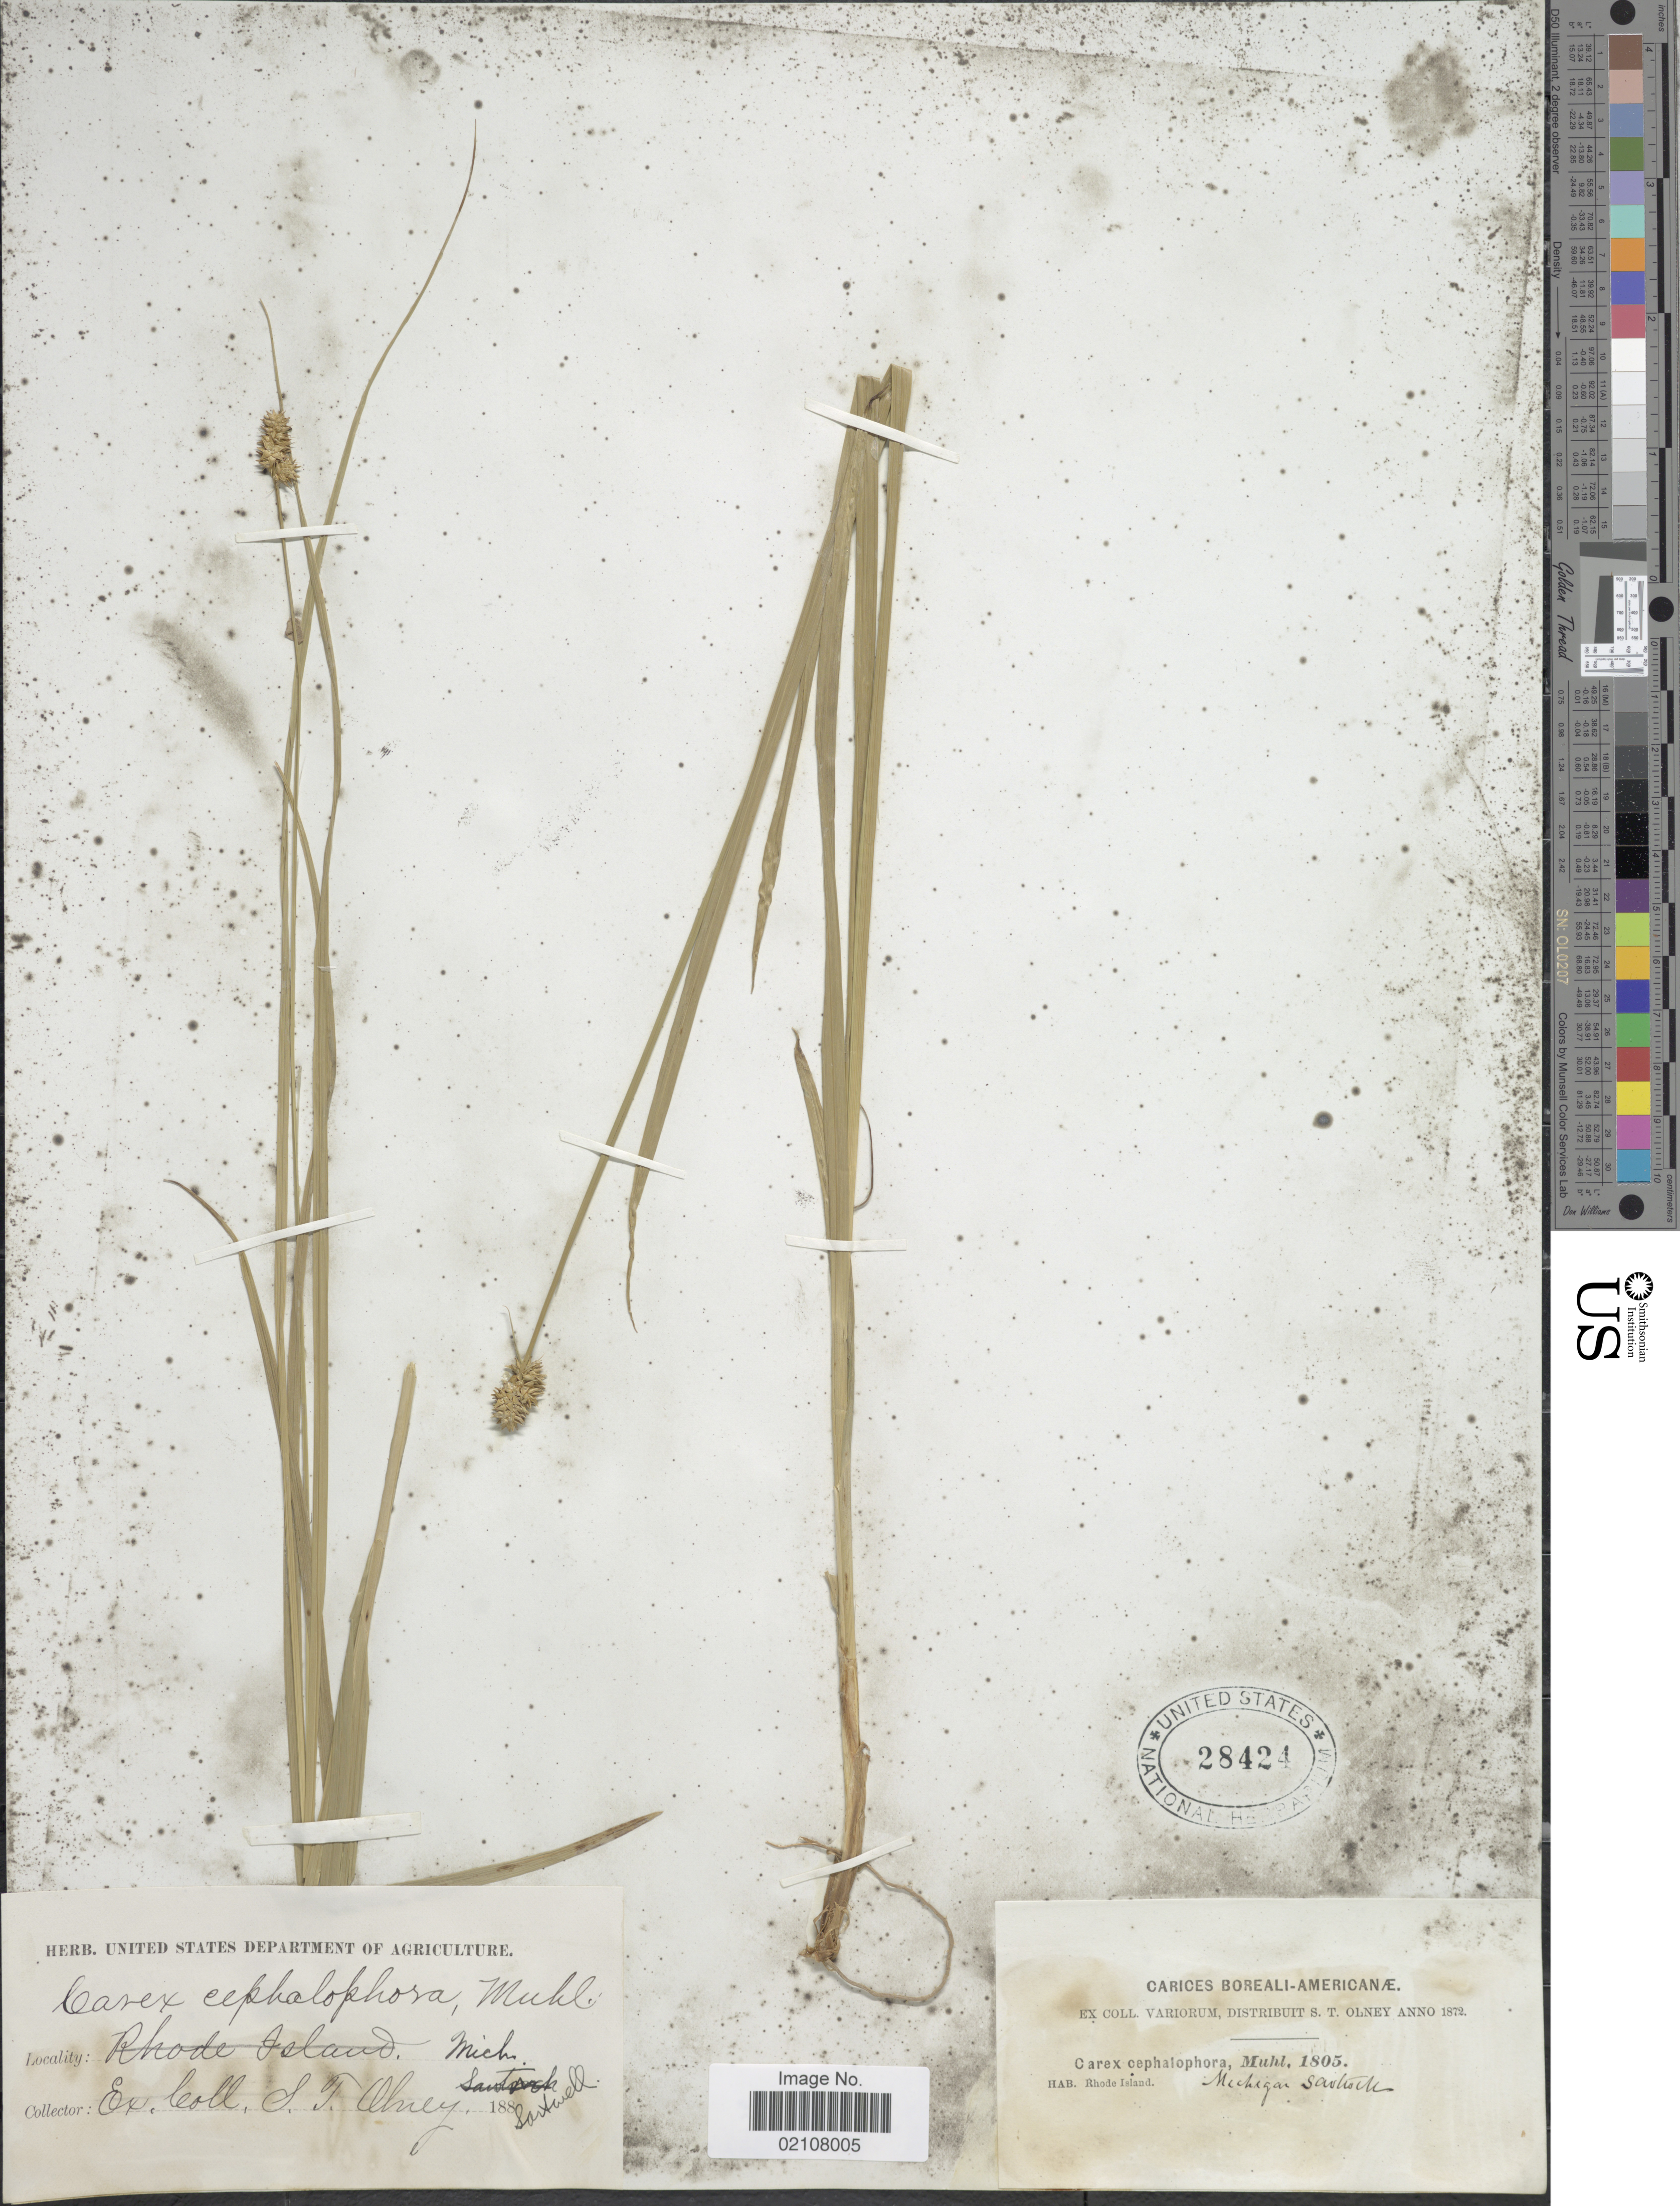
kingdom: Plantae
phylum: Tracheophyta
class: Liliopsida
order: Poales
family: Cyperaceae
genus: Carex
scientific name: Carex cephalophora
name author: Muhl. ex Willd.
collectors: S. Olney & Sartwell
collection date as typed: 188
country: United States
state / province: Michigan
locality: Carices Boreali-Americanae [unsure placement]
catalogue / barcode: US 28424